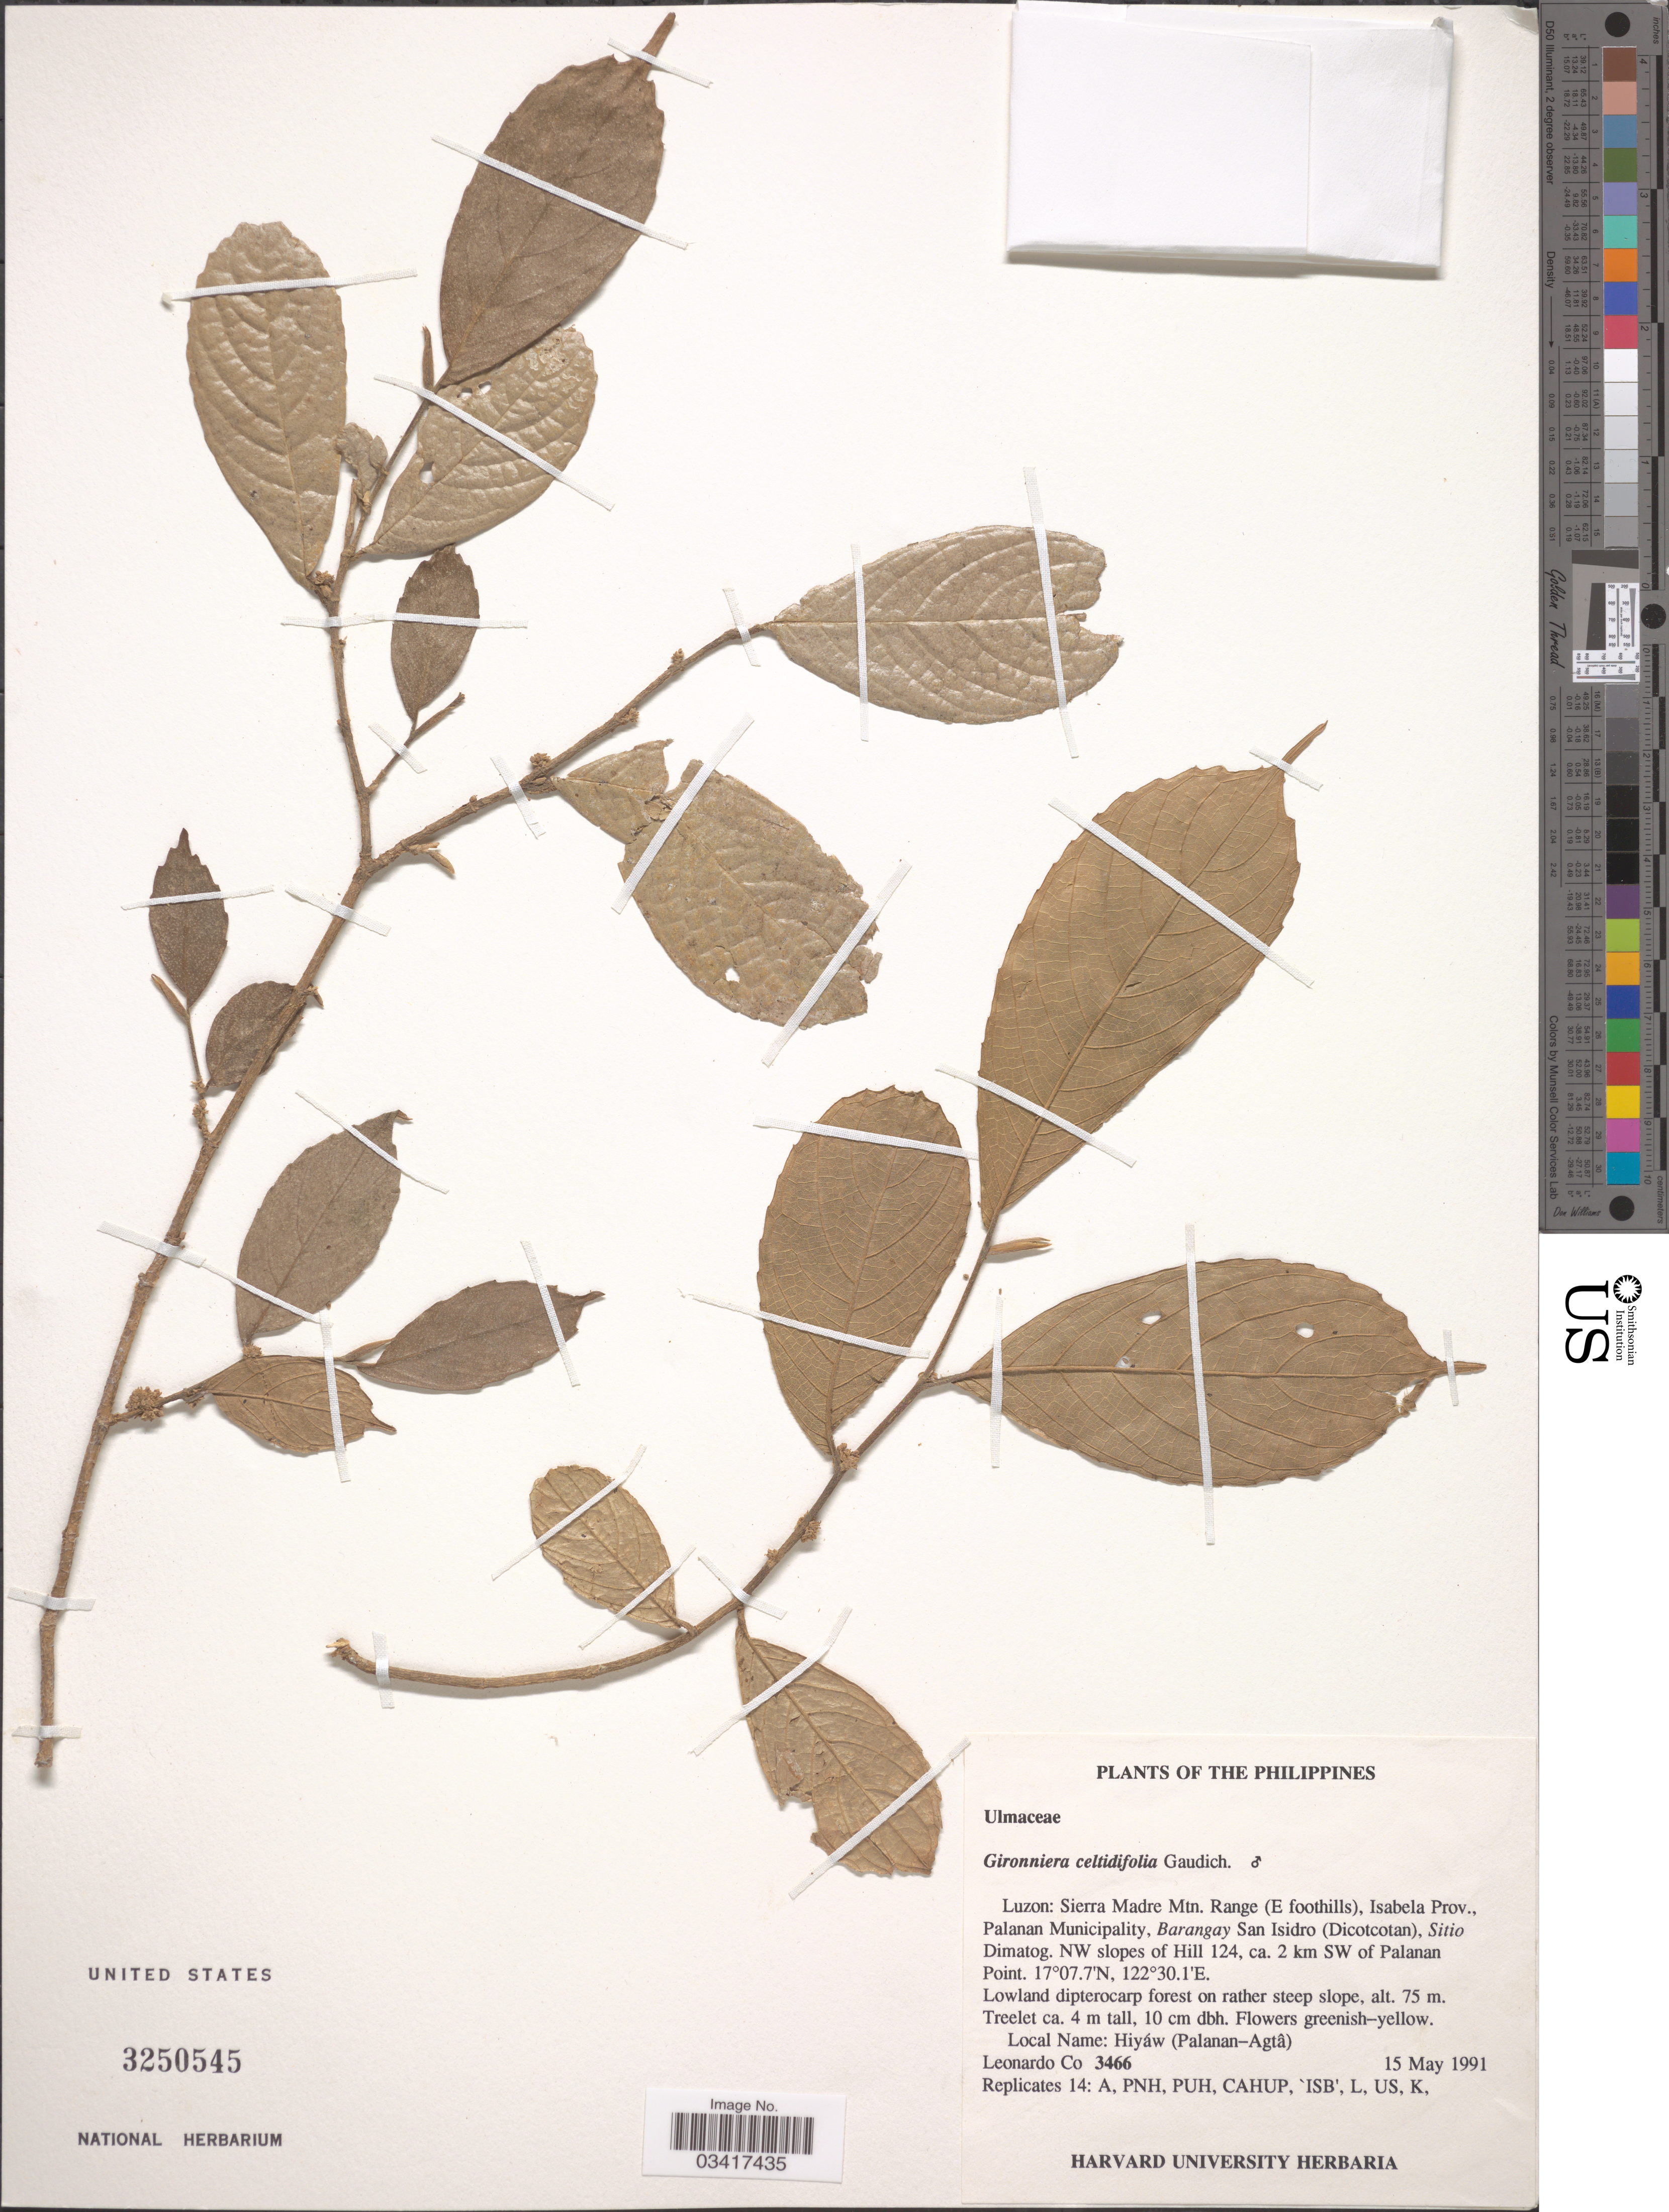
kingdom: Plantae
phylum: Tracheophyta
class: Magnoliopsida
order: Rosales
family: Cannabaceae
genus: Gironniera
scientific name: Gironniera celtidifolia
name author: Gaudich.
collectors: L. Co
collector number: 3466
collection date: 1991-05-15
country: Philippines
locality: Luzon: Sierra Madre Mtn. Range (E foothills), Isabela Prov., Palanan Municipality, Barangay San Isidro (Dicotcotan), Sitio Dimatog. NW slopes of Hill, ca. 2 km SW of Palanan Point.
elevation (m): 75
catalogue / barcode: US 3250545